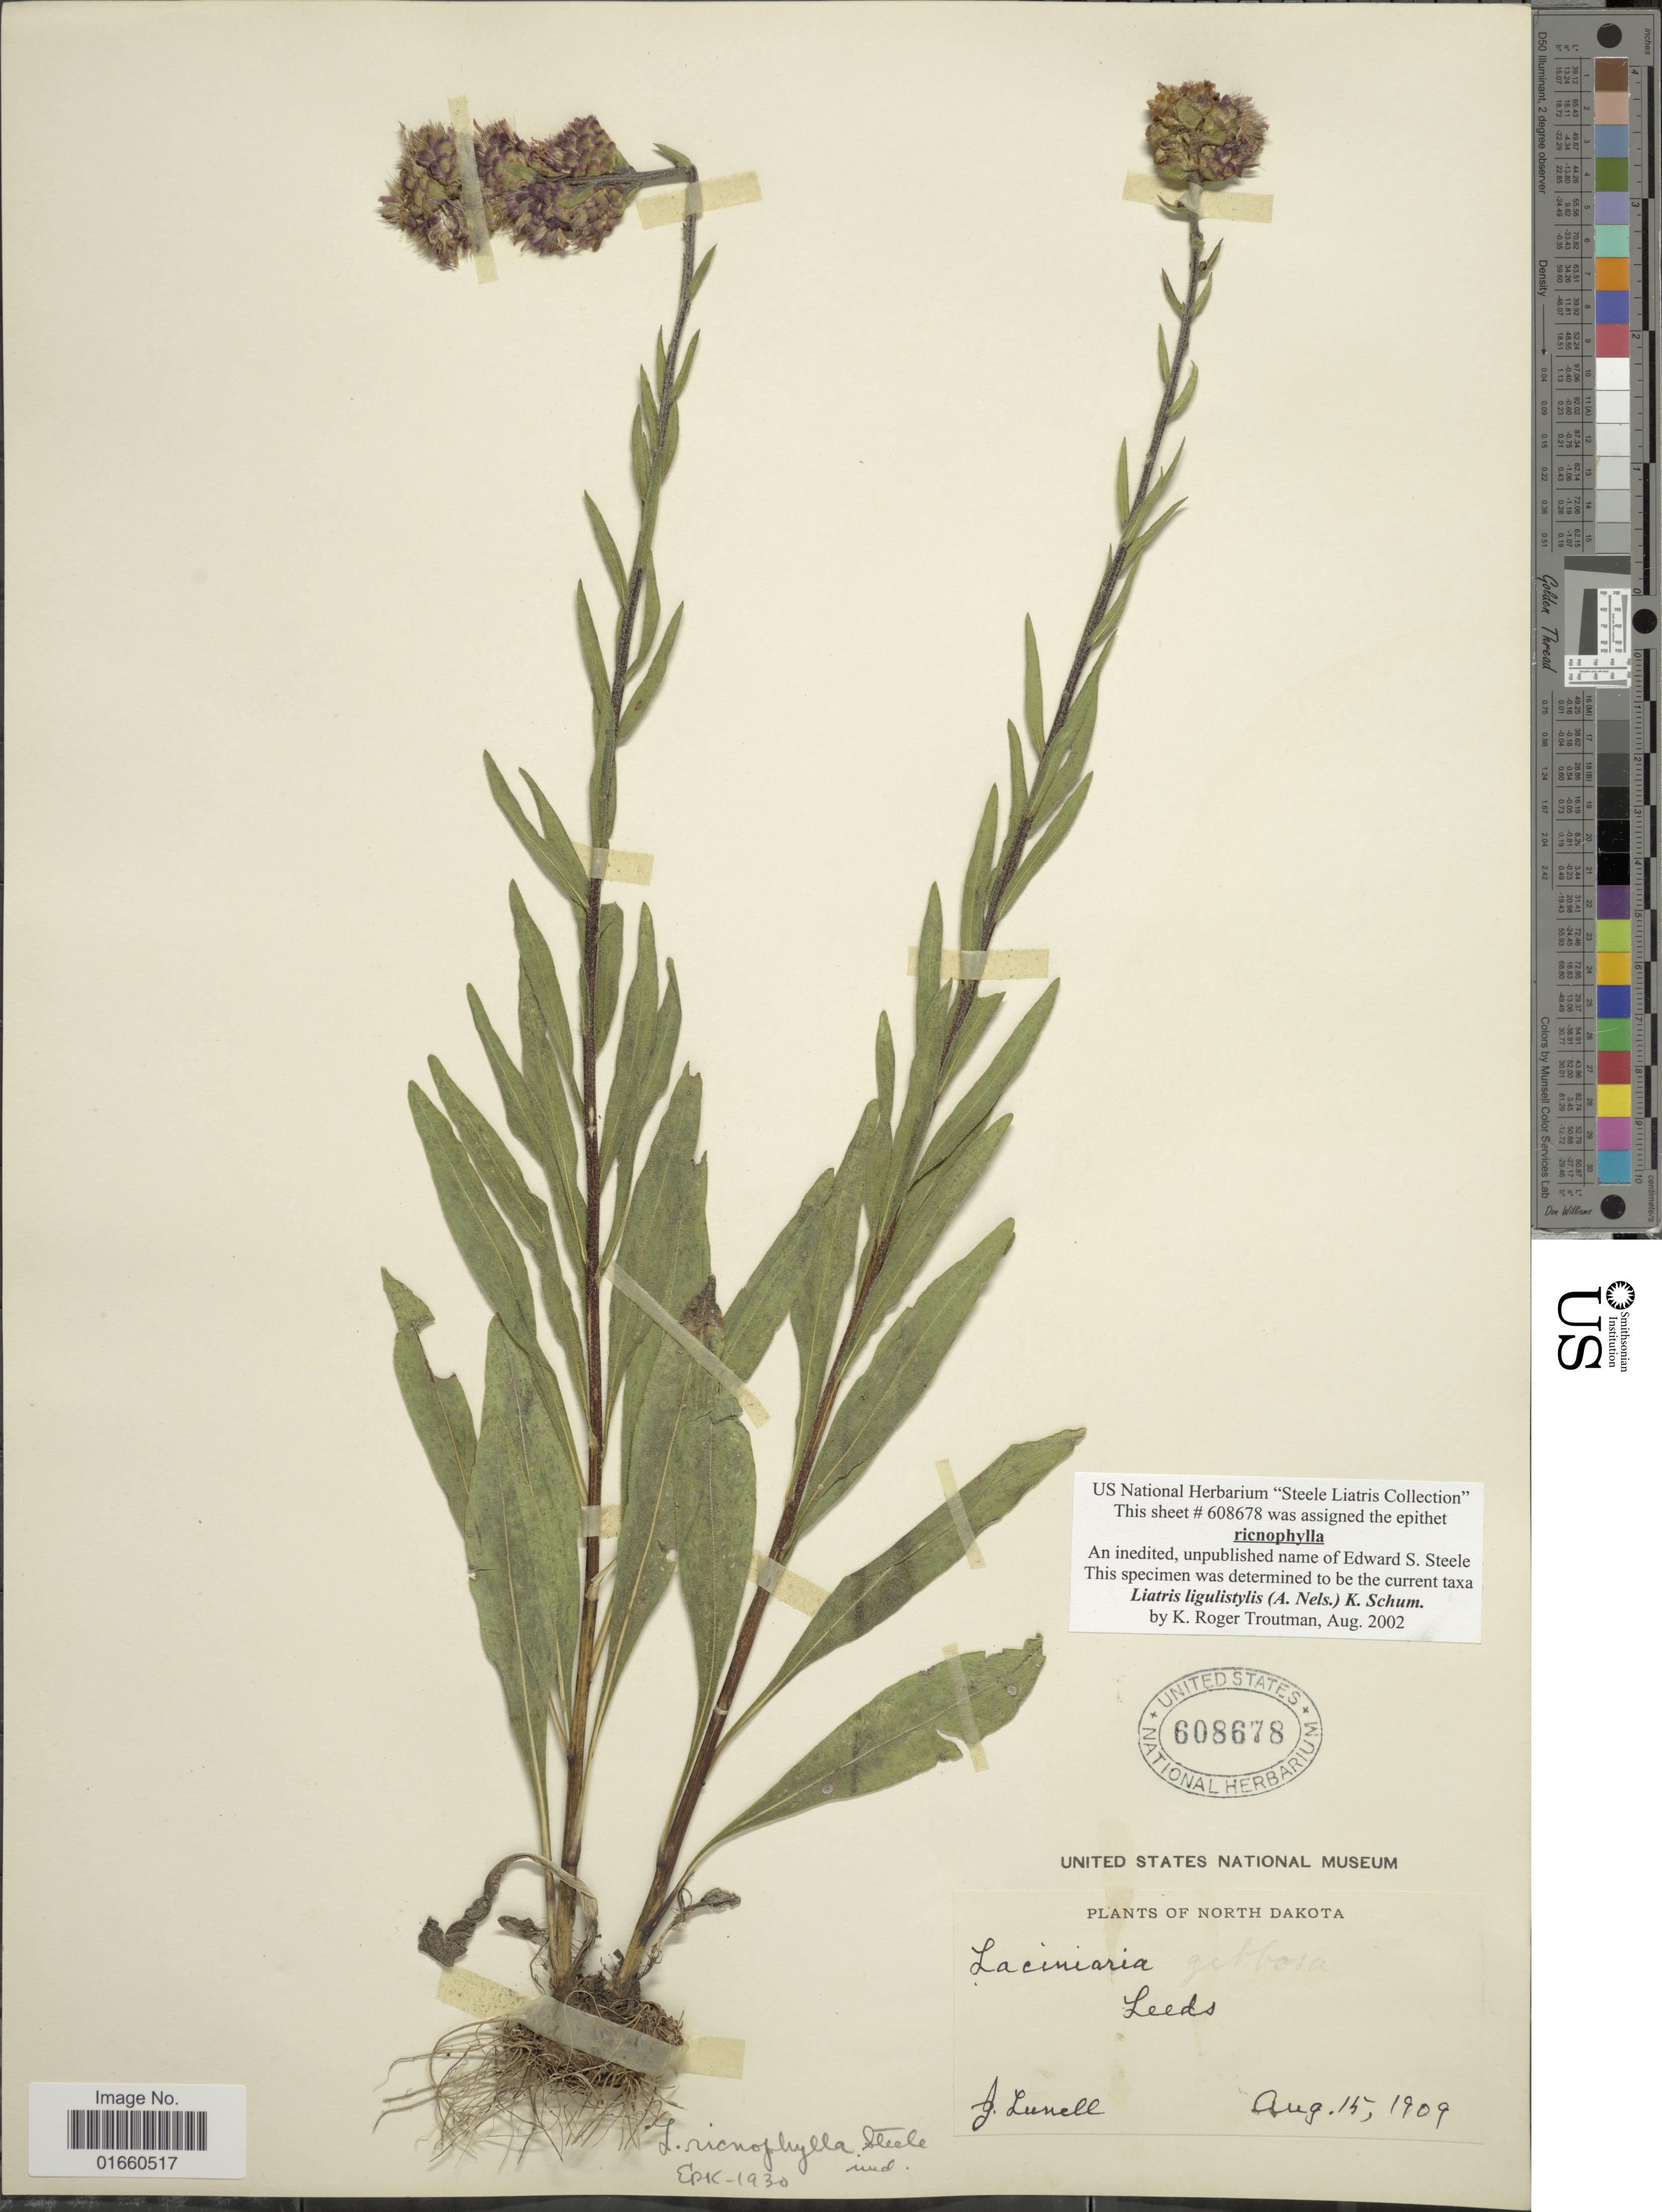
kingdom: Plantae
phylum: Tracheophyta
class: Magnoliopsida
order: Asterales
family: Asteraceae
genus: Liatris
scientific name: Liatris ligulistylis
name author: (A. Nelson) K. Schum.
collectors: J. Lunell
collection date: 1909-08-15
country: United States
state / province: North Dakota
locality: Leeds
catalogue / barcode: US 608678